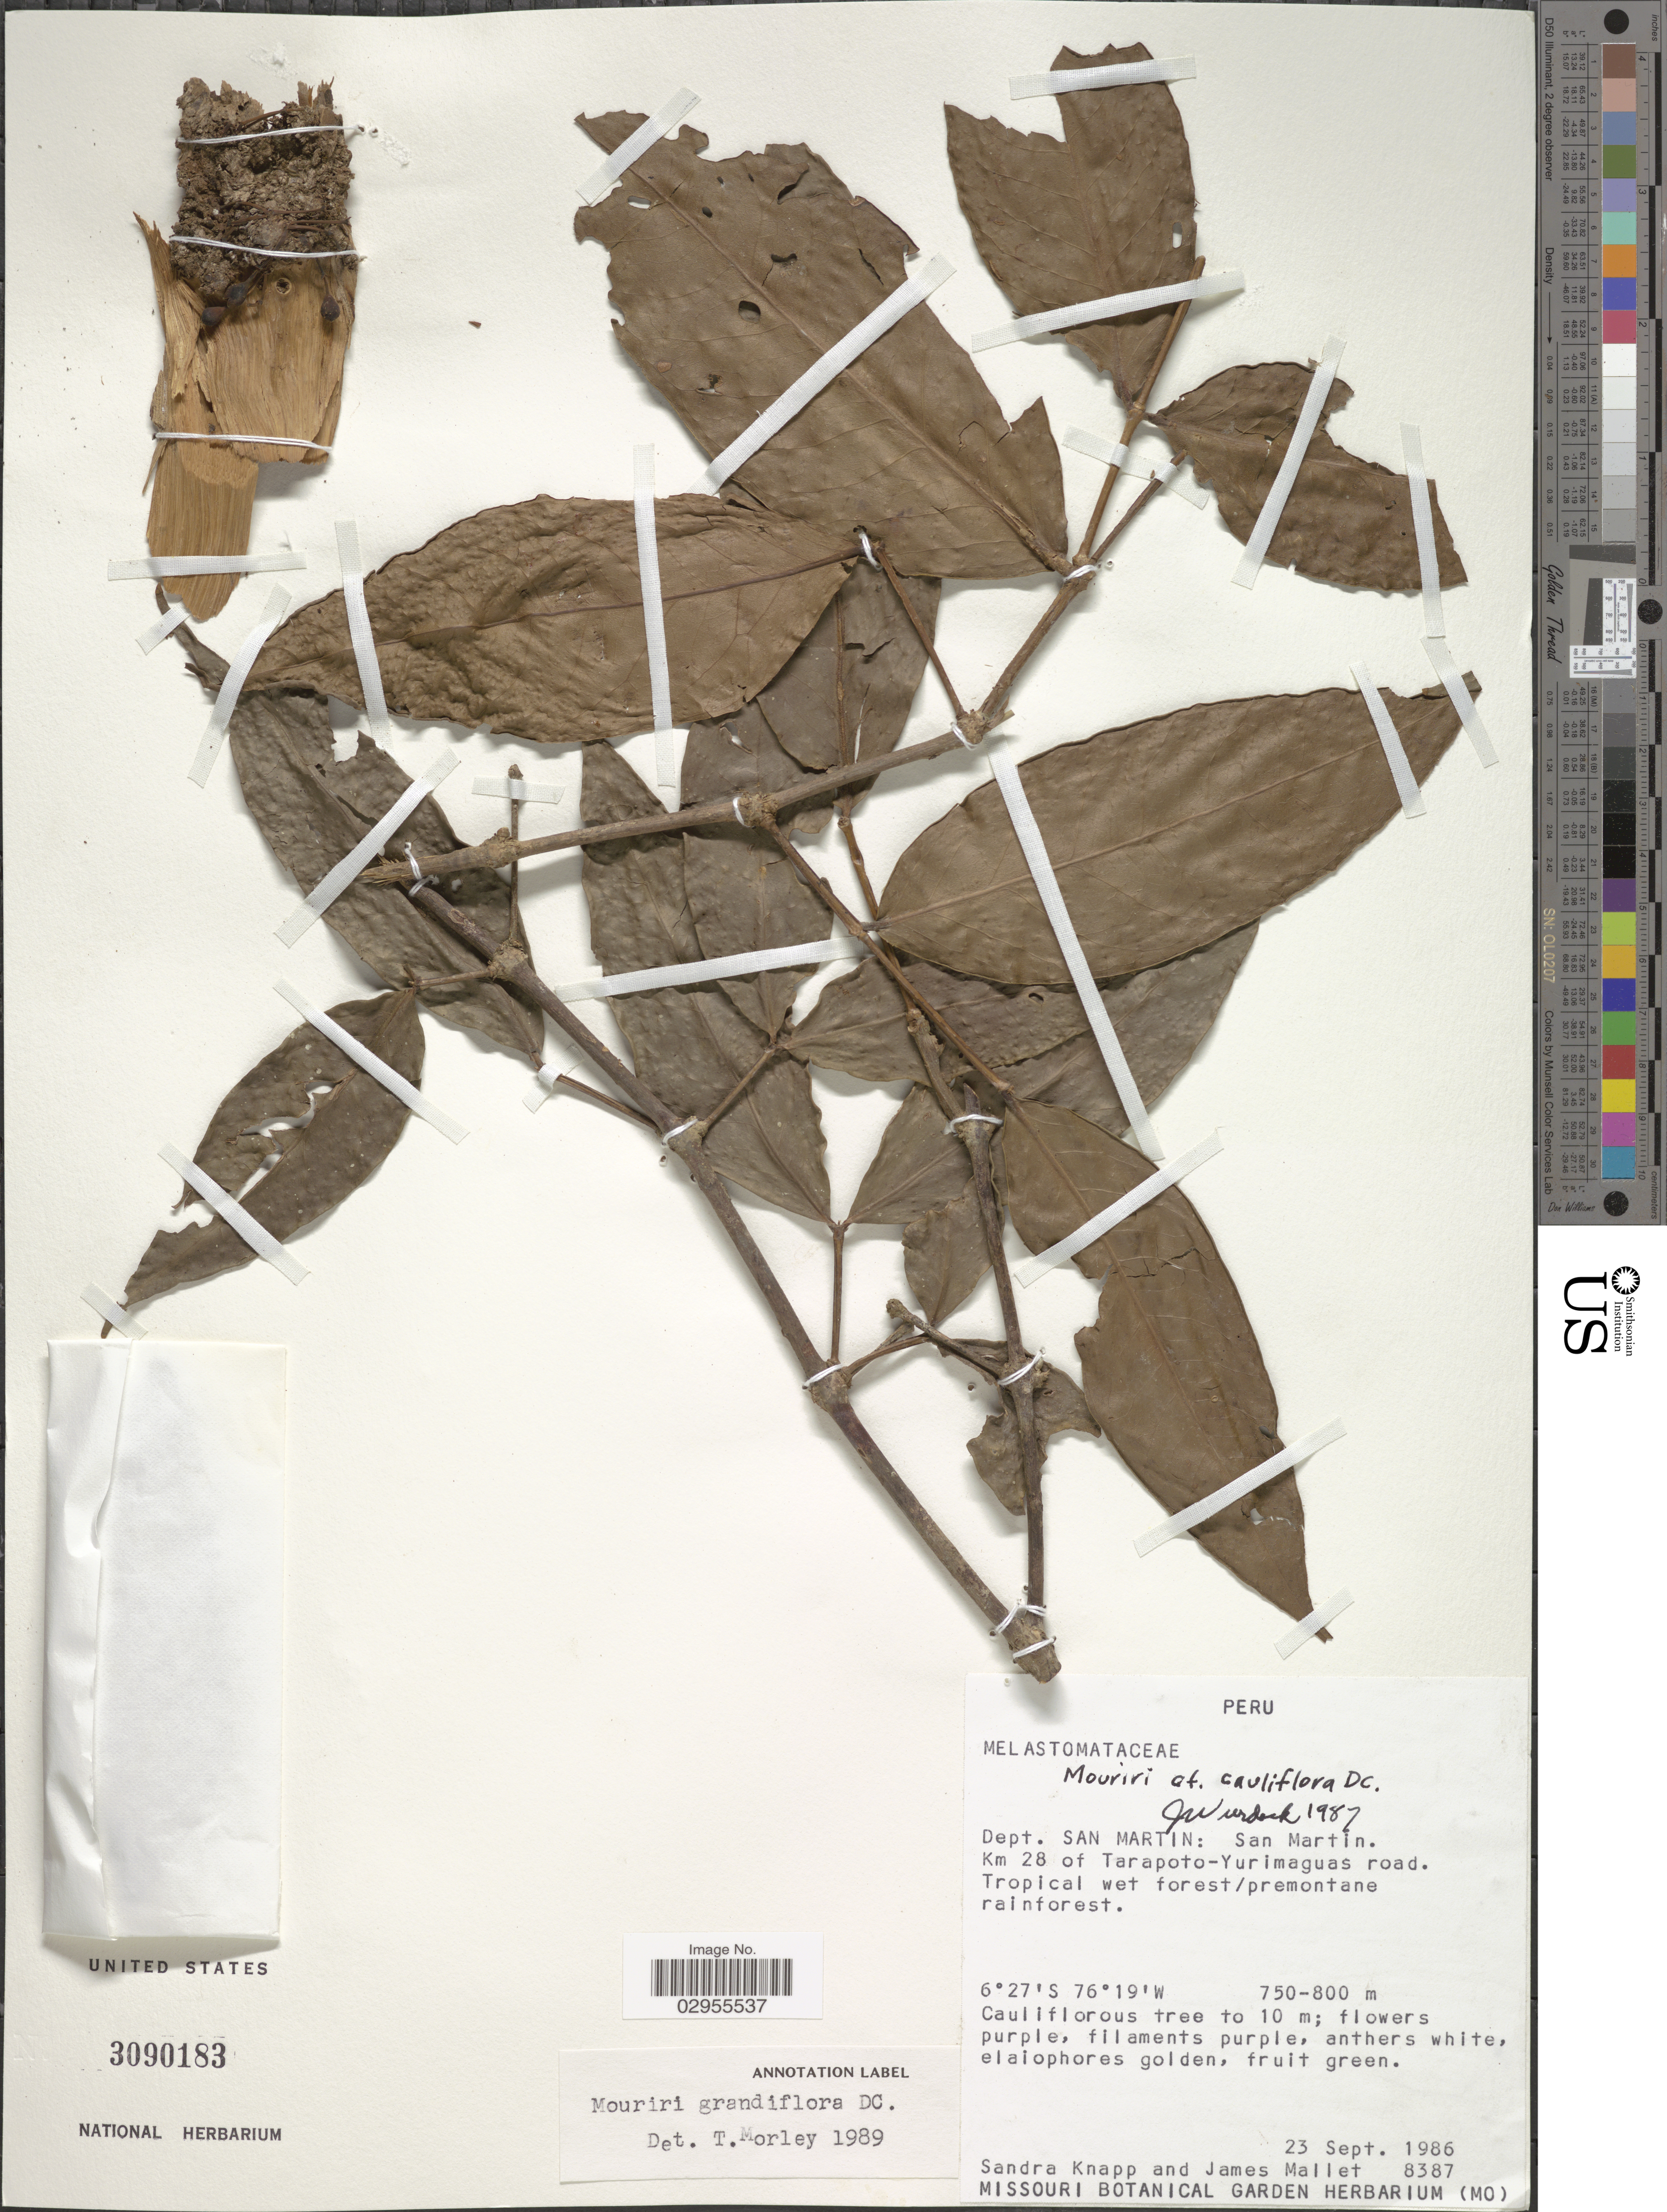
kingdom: Plantae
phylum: Tracheophyta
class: Magnoliopsida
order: Myrtales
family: Melastomataceae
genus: Mouriri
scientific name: Mouriri grandiflora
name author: DC.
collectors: S. Knapp & J. Mallett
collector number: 8387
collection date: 1986-09-23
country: Peru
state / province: San Martín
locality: Dept. San Martin: San Martin. Km 28 of Tarapoto-Yurimaguas road.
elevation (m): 750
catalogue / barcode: US 3090183